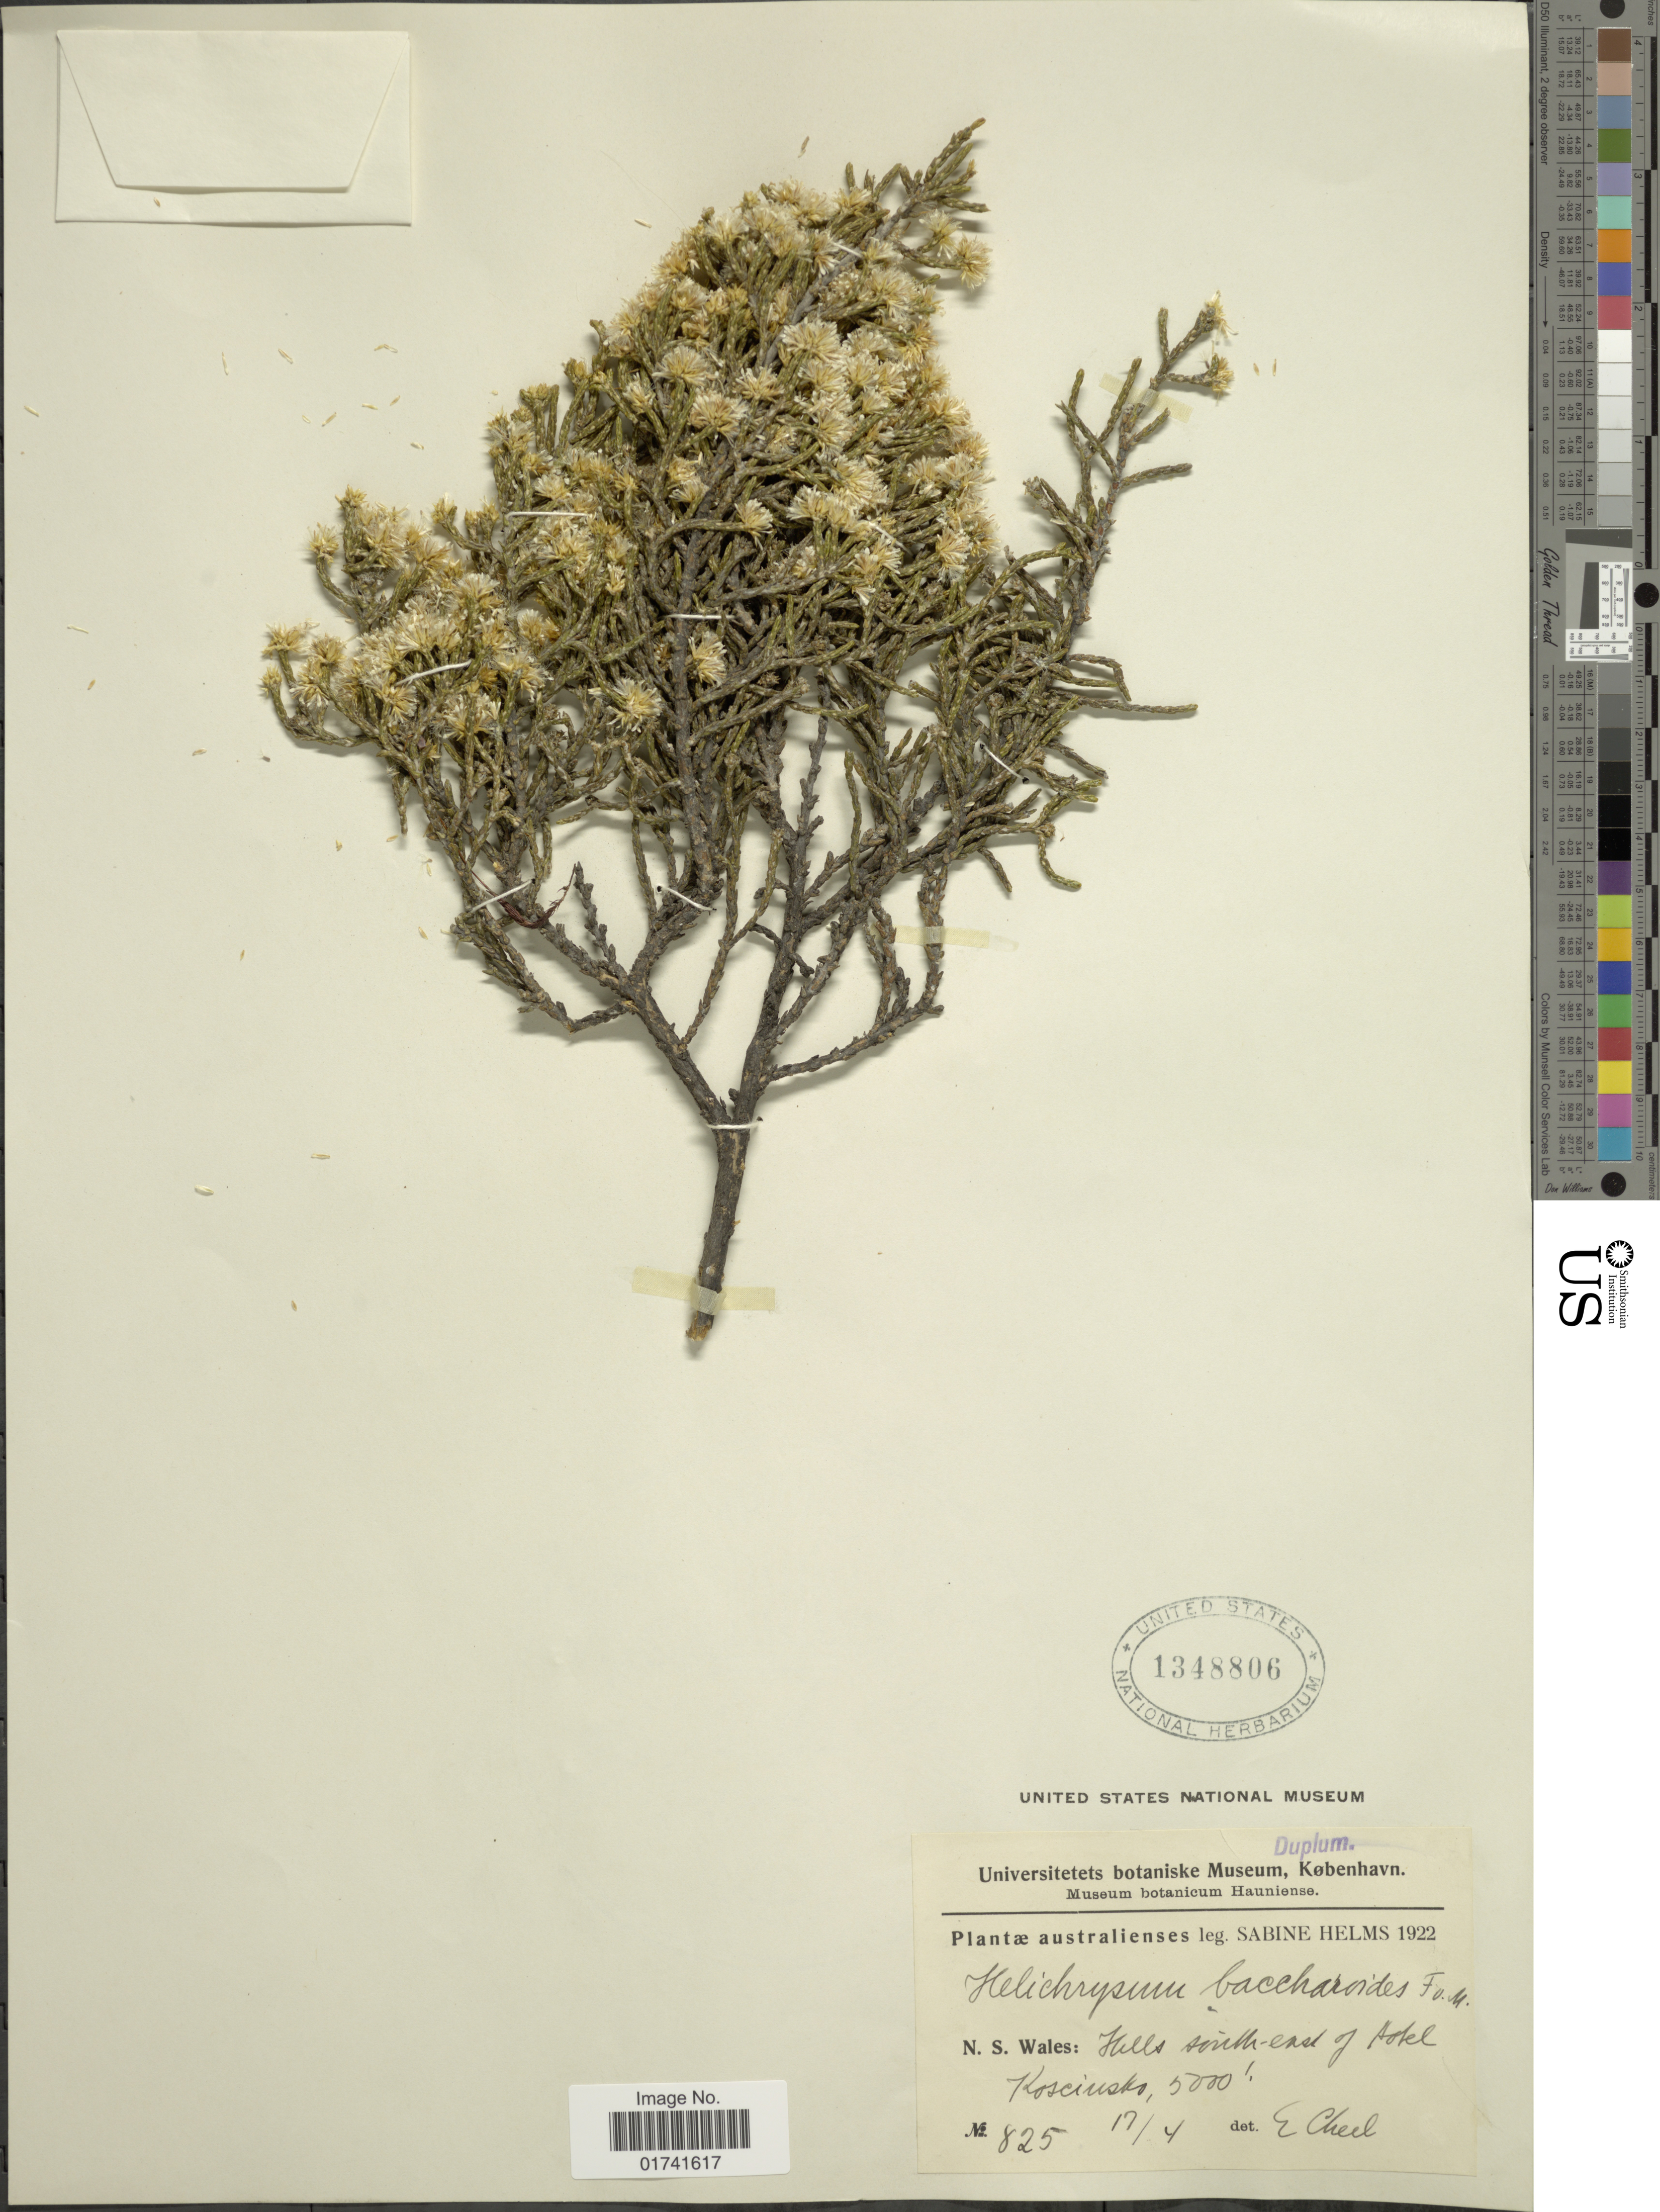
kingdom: Plantae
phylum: Tracheophyta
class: Magnoliopsida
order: Asterales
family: Asteraceae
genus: Ozothamnus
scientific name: Ozothamnus hookeri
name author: Sond.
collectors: S. Helms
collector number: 825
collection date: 1922-04-17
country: Australia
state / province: New South Wales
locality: Hills south-end of Hotel Kosciusko.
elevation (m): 1524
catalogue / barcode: US 1348806